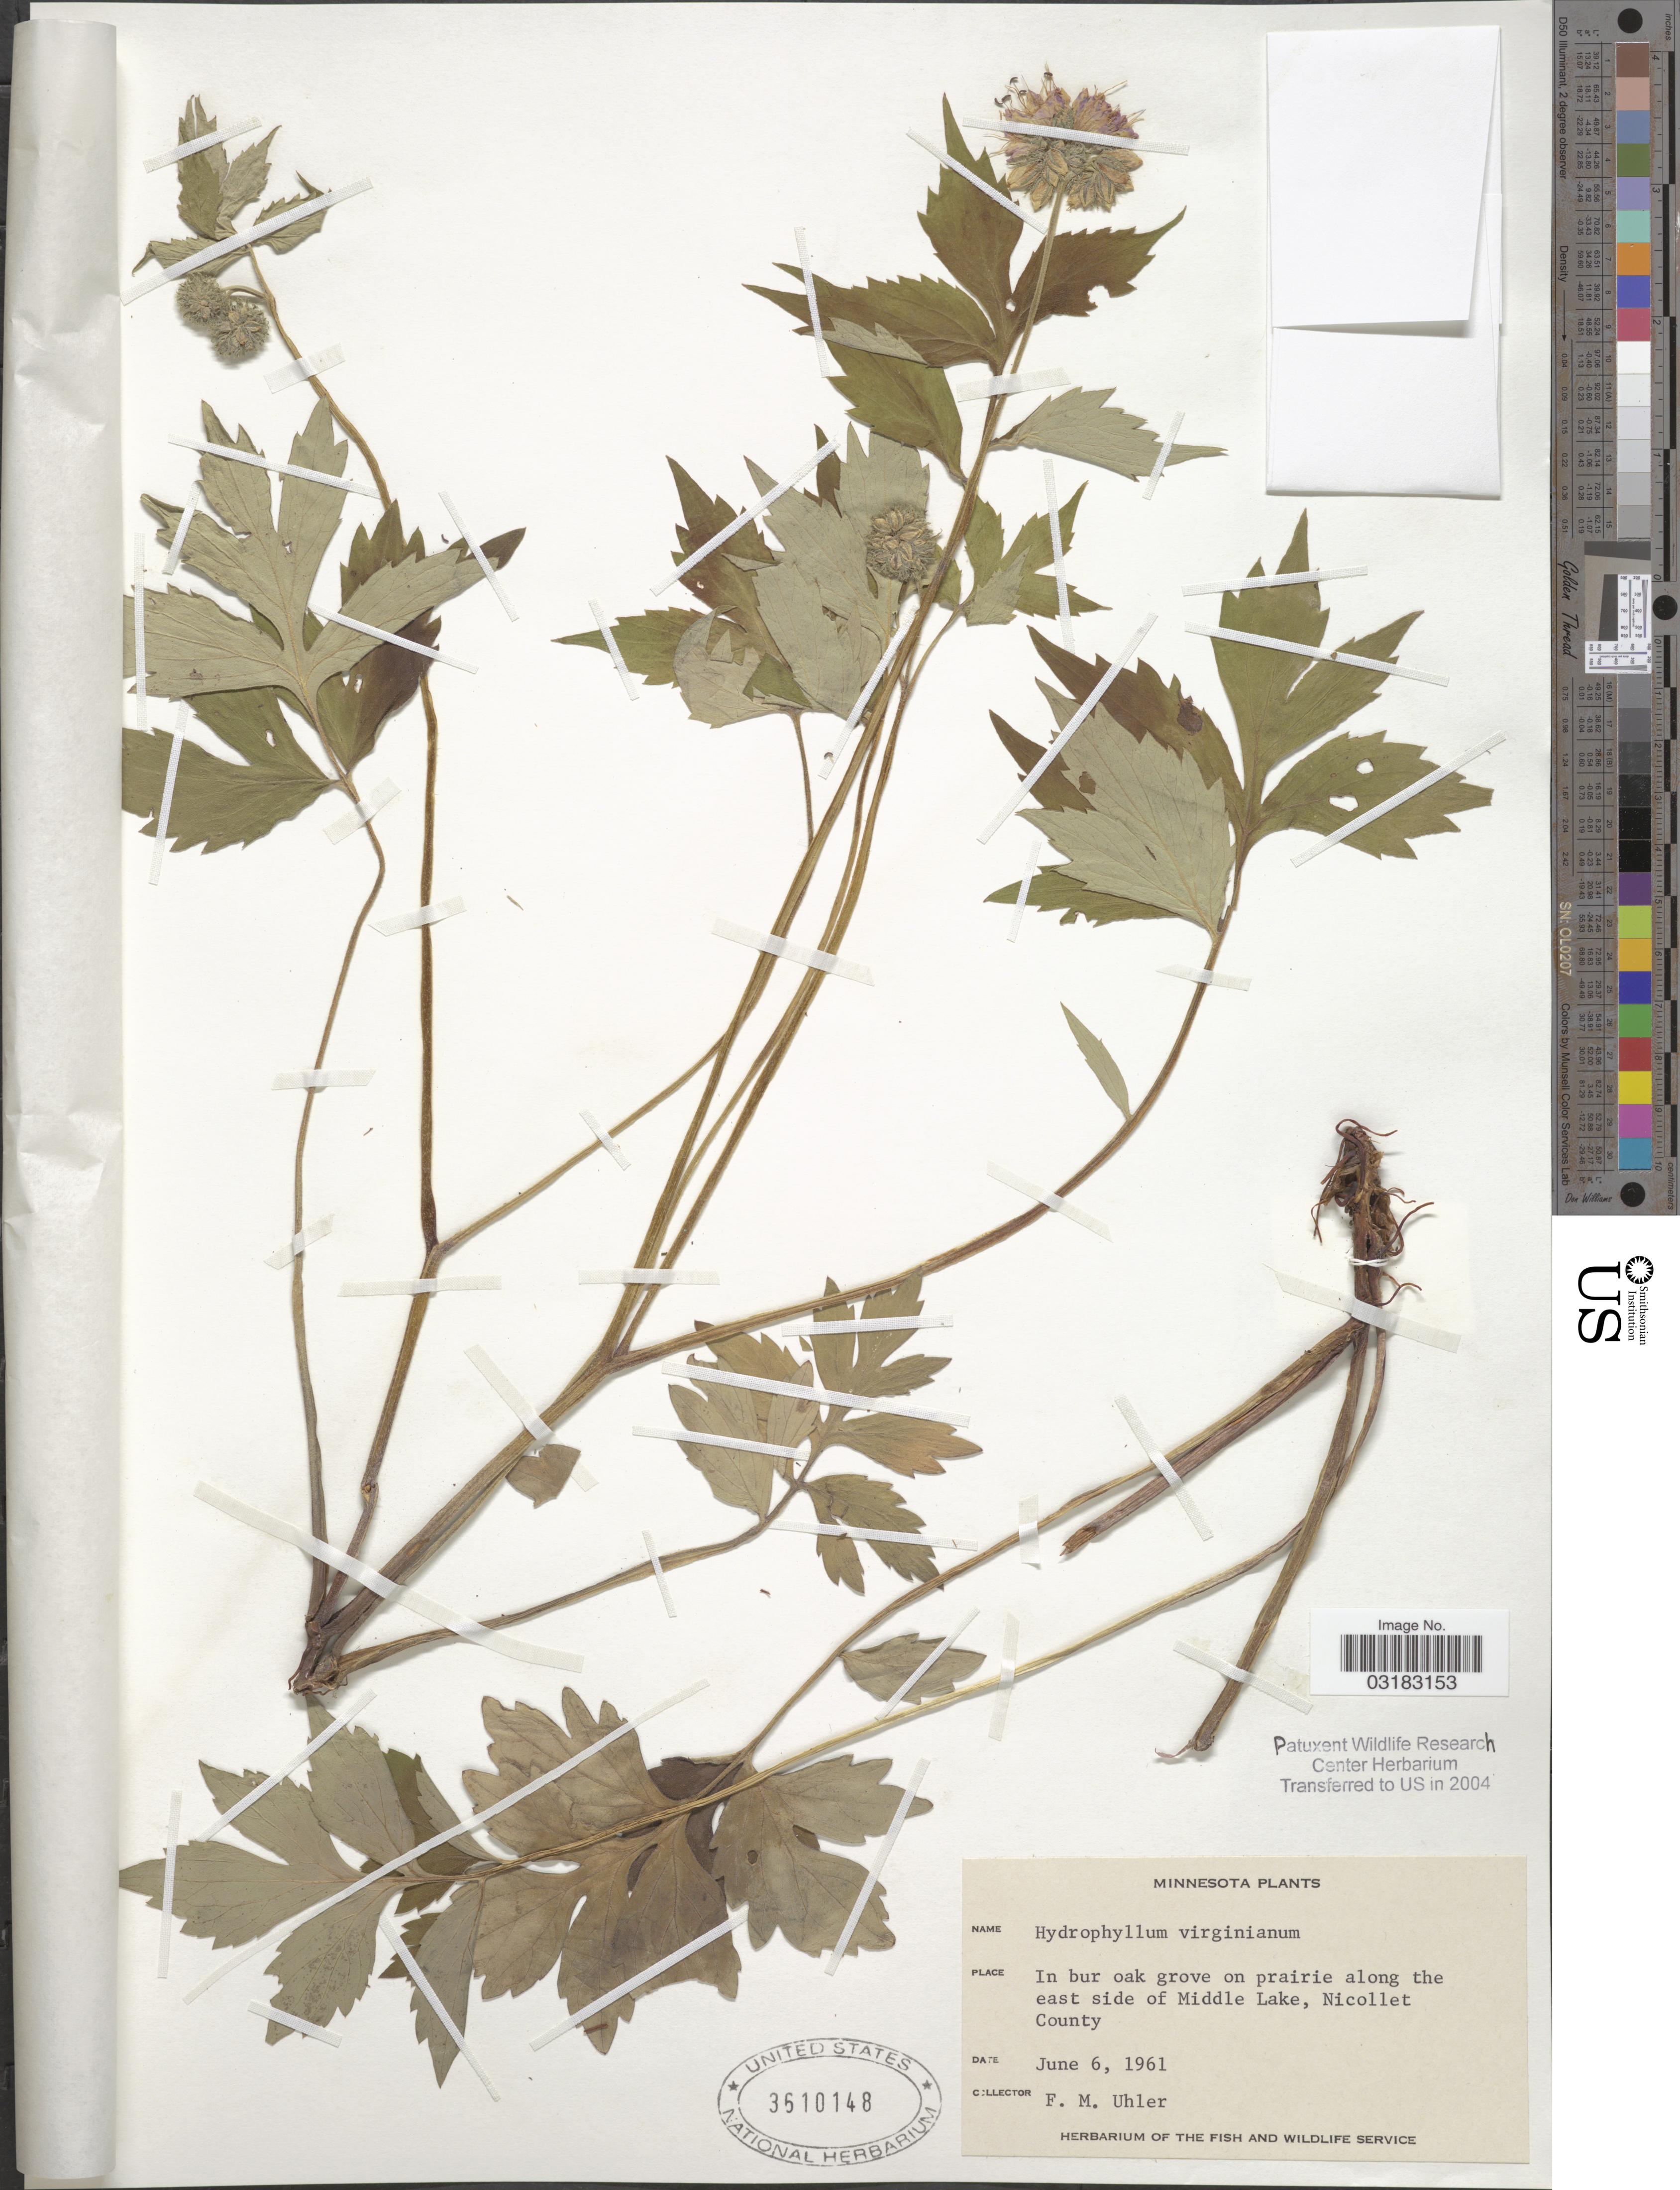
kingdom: Plantae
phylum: Tracheophyta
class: Magnoliopsida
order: Boraginales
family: Hydrophyllaceae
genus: Hydrophyllum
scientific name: Hydrophyllum virginianum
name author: L.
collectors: F. M. Uhler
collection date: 1961-06-06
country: United States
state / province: Minnesota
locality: In bur oak grove on prairie along the east side of Middle Lake, Nicollet County.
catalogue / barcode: US 3610148